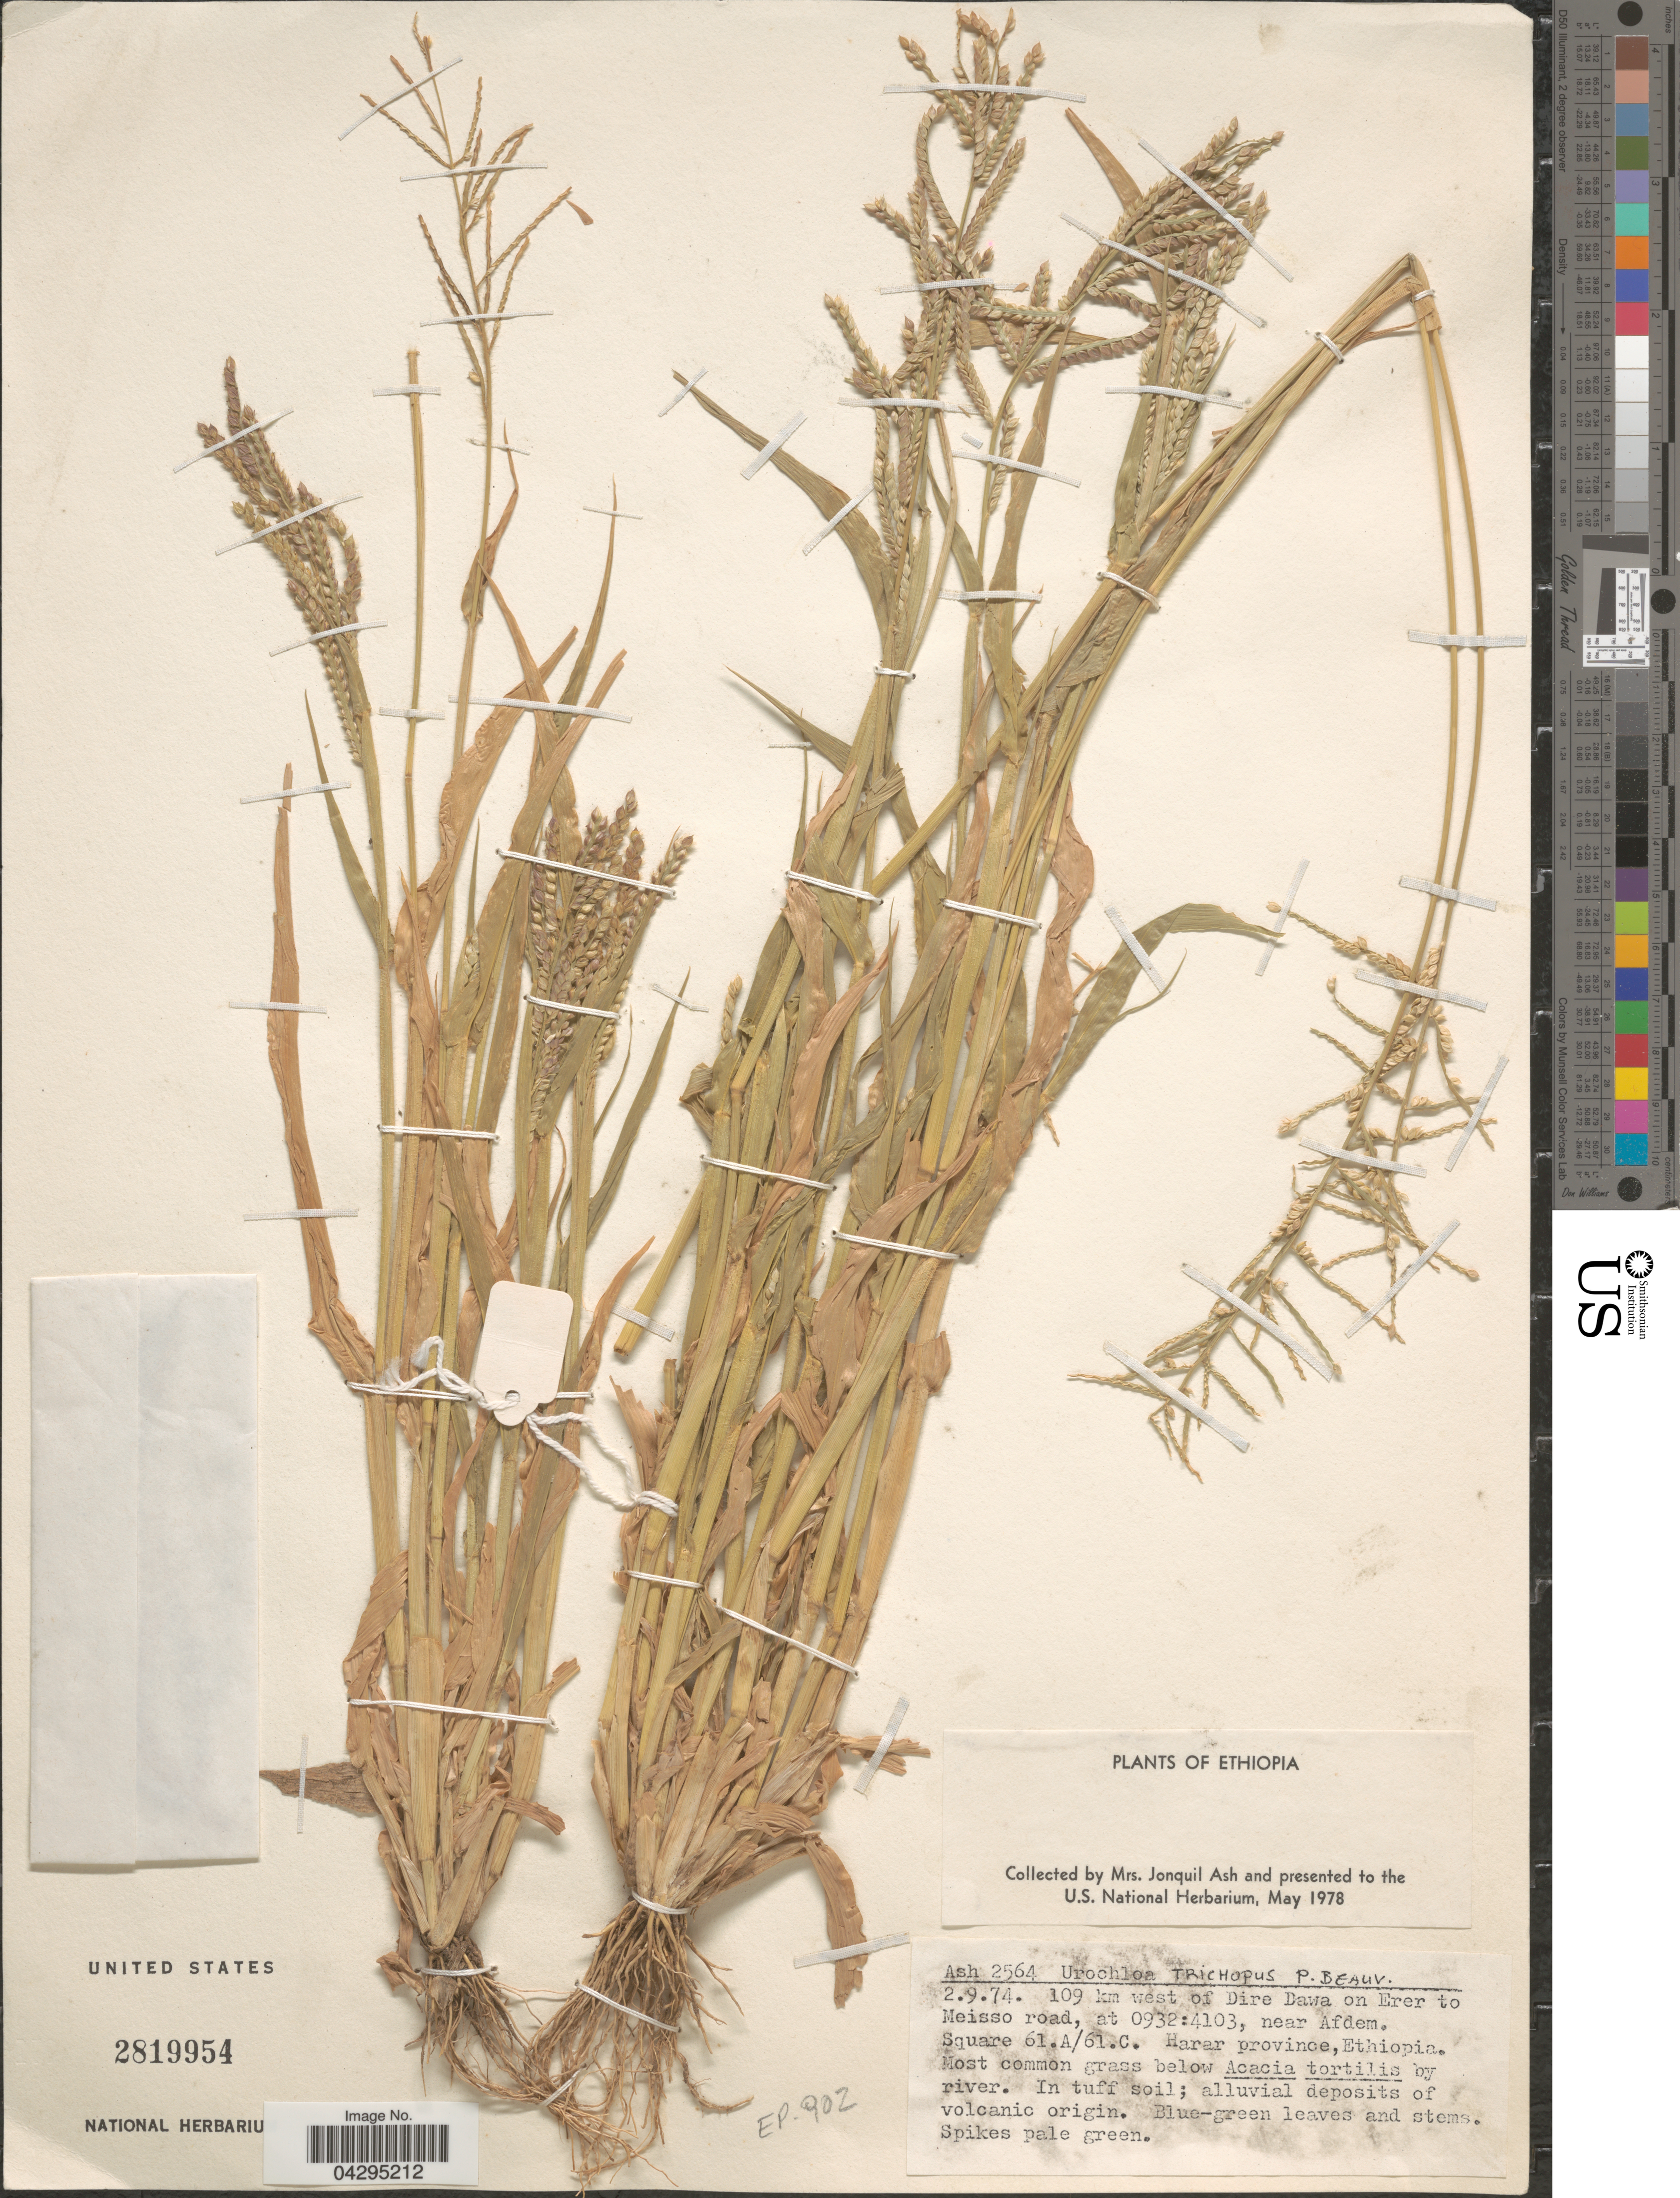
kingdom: Plantae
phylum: Tracheophyta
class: Liliopsida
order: Poales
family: Poaceae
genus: Urochloa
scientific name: Urochloa trichopus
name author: (Hochst.) Stapf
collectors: J. Ash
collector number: Ash 2564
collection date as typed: Transcribed d/m/y: 2/9/74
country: Ethiopia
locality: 109 km west of Dire Dawa on Erer to Meisso road, at 0932:4103, near Afdem. Square 61.A/61.C. Harar province.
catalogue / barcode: US 2819954